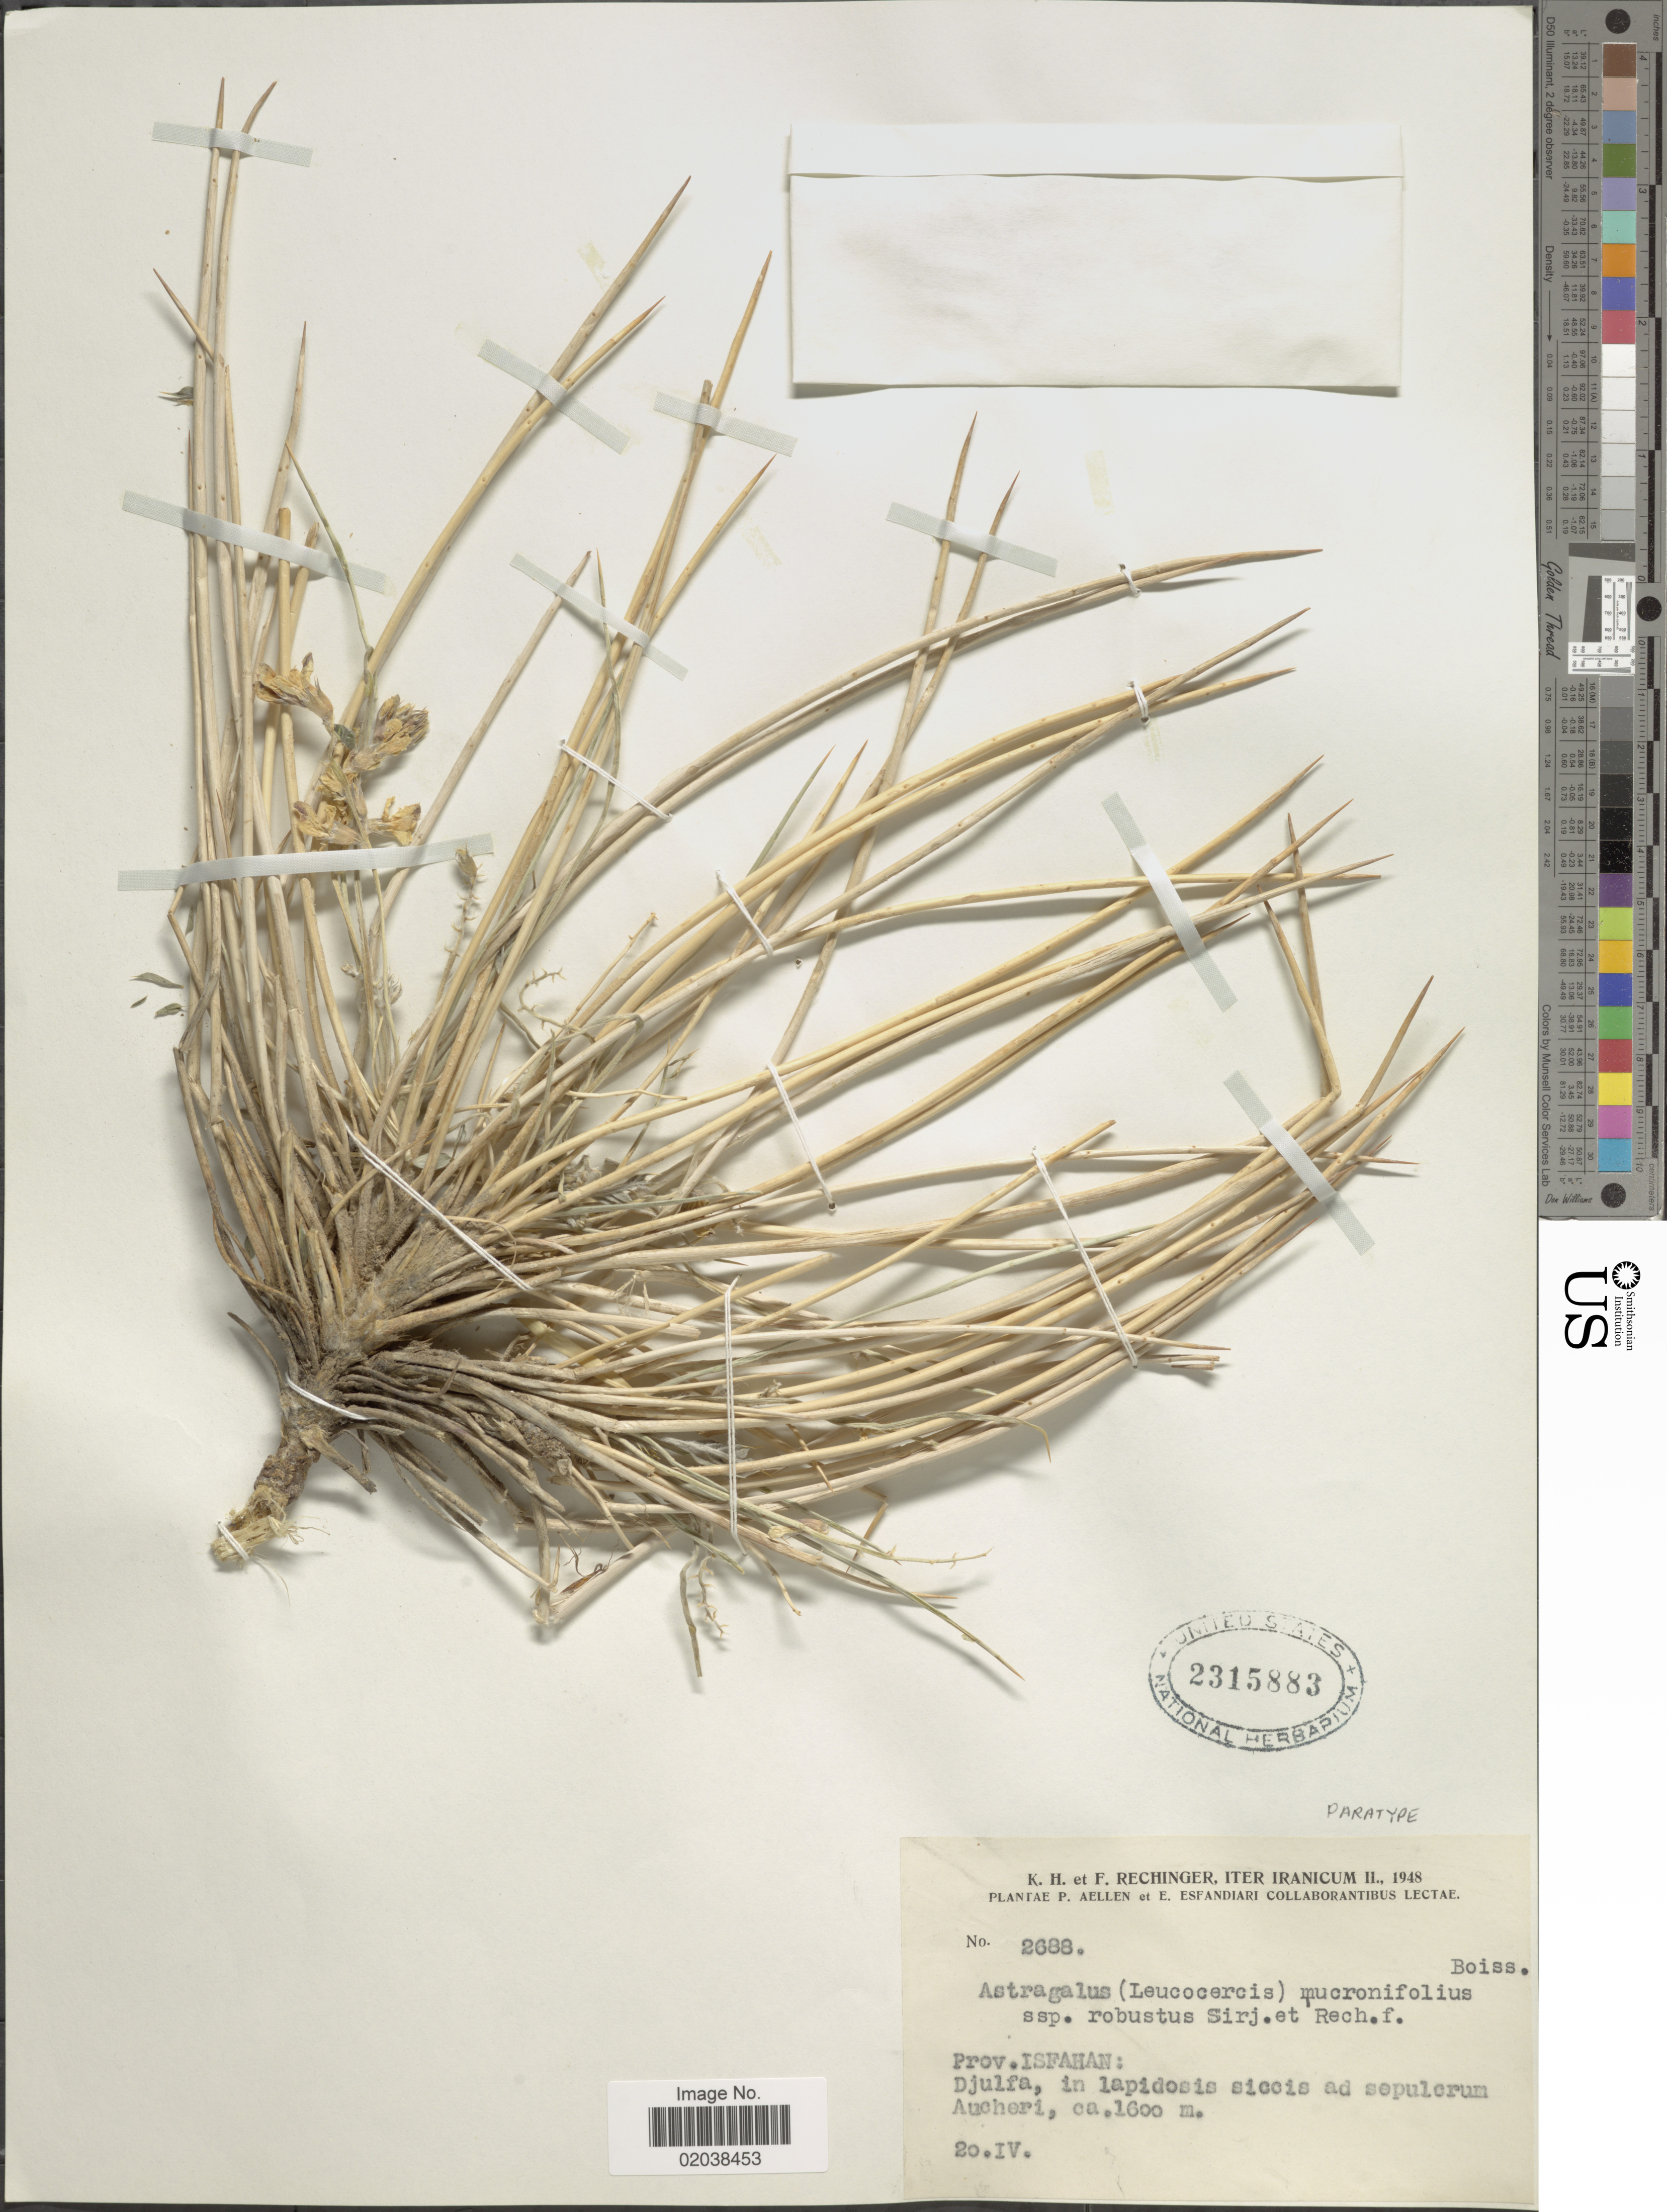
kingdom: Plantae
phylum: Tracheophyta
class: Magnoliopsida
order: Fabales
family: Fabaceae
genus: Astragalus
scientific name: Astragalus mucronifolius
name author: Boiss.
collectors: K. H. Rechinger & F. Rechinger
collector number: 2688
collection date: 1948-04-20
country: Iran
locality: Iranicum. Prov. Isfahan: Djulfa, in lapidosis siccis ad sepulerum Aucheri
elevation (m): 1600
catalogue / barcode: US 2315883